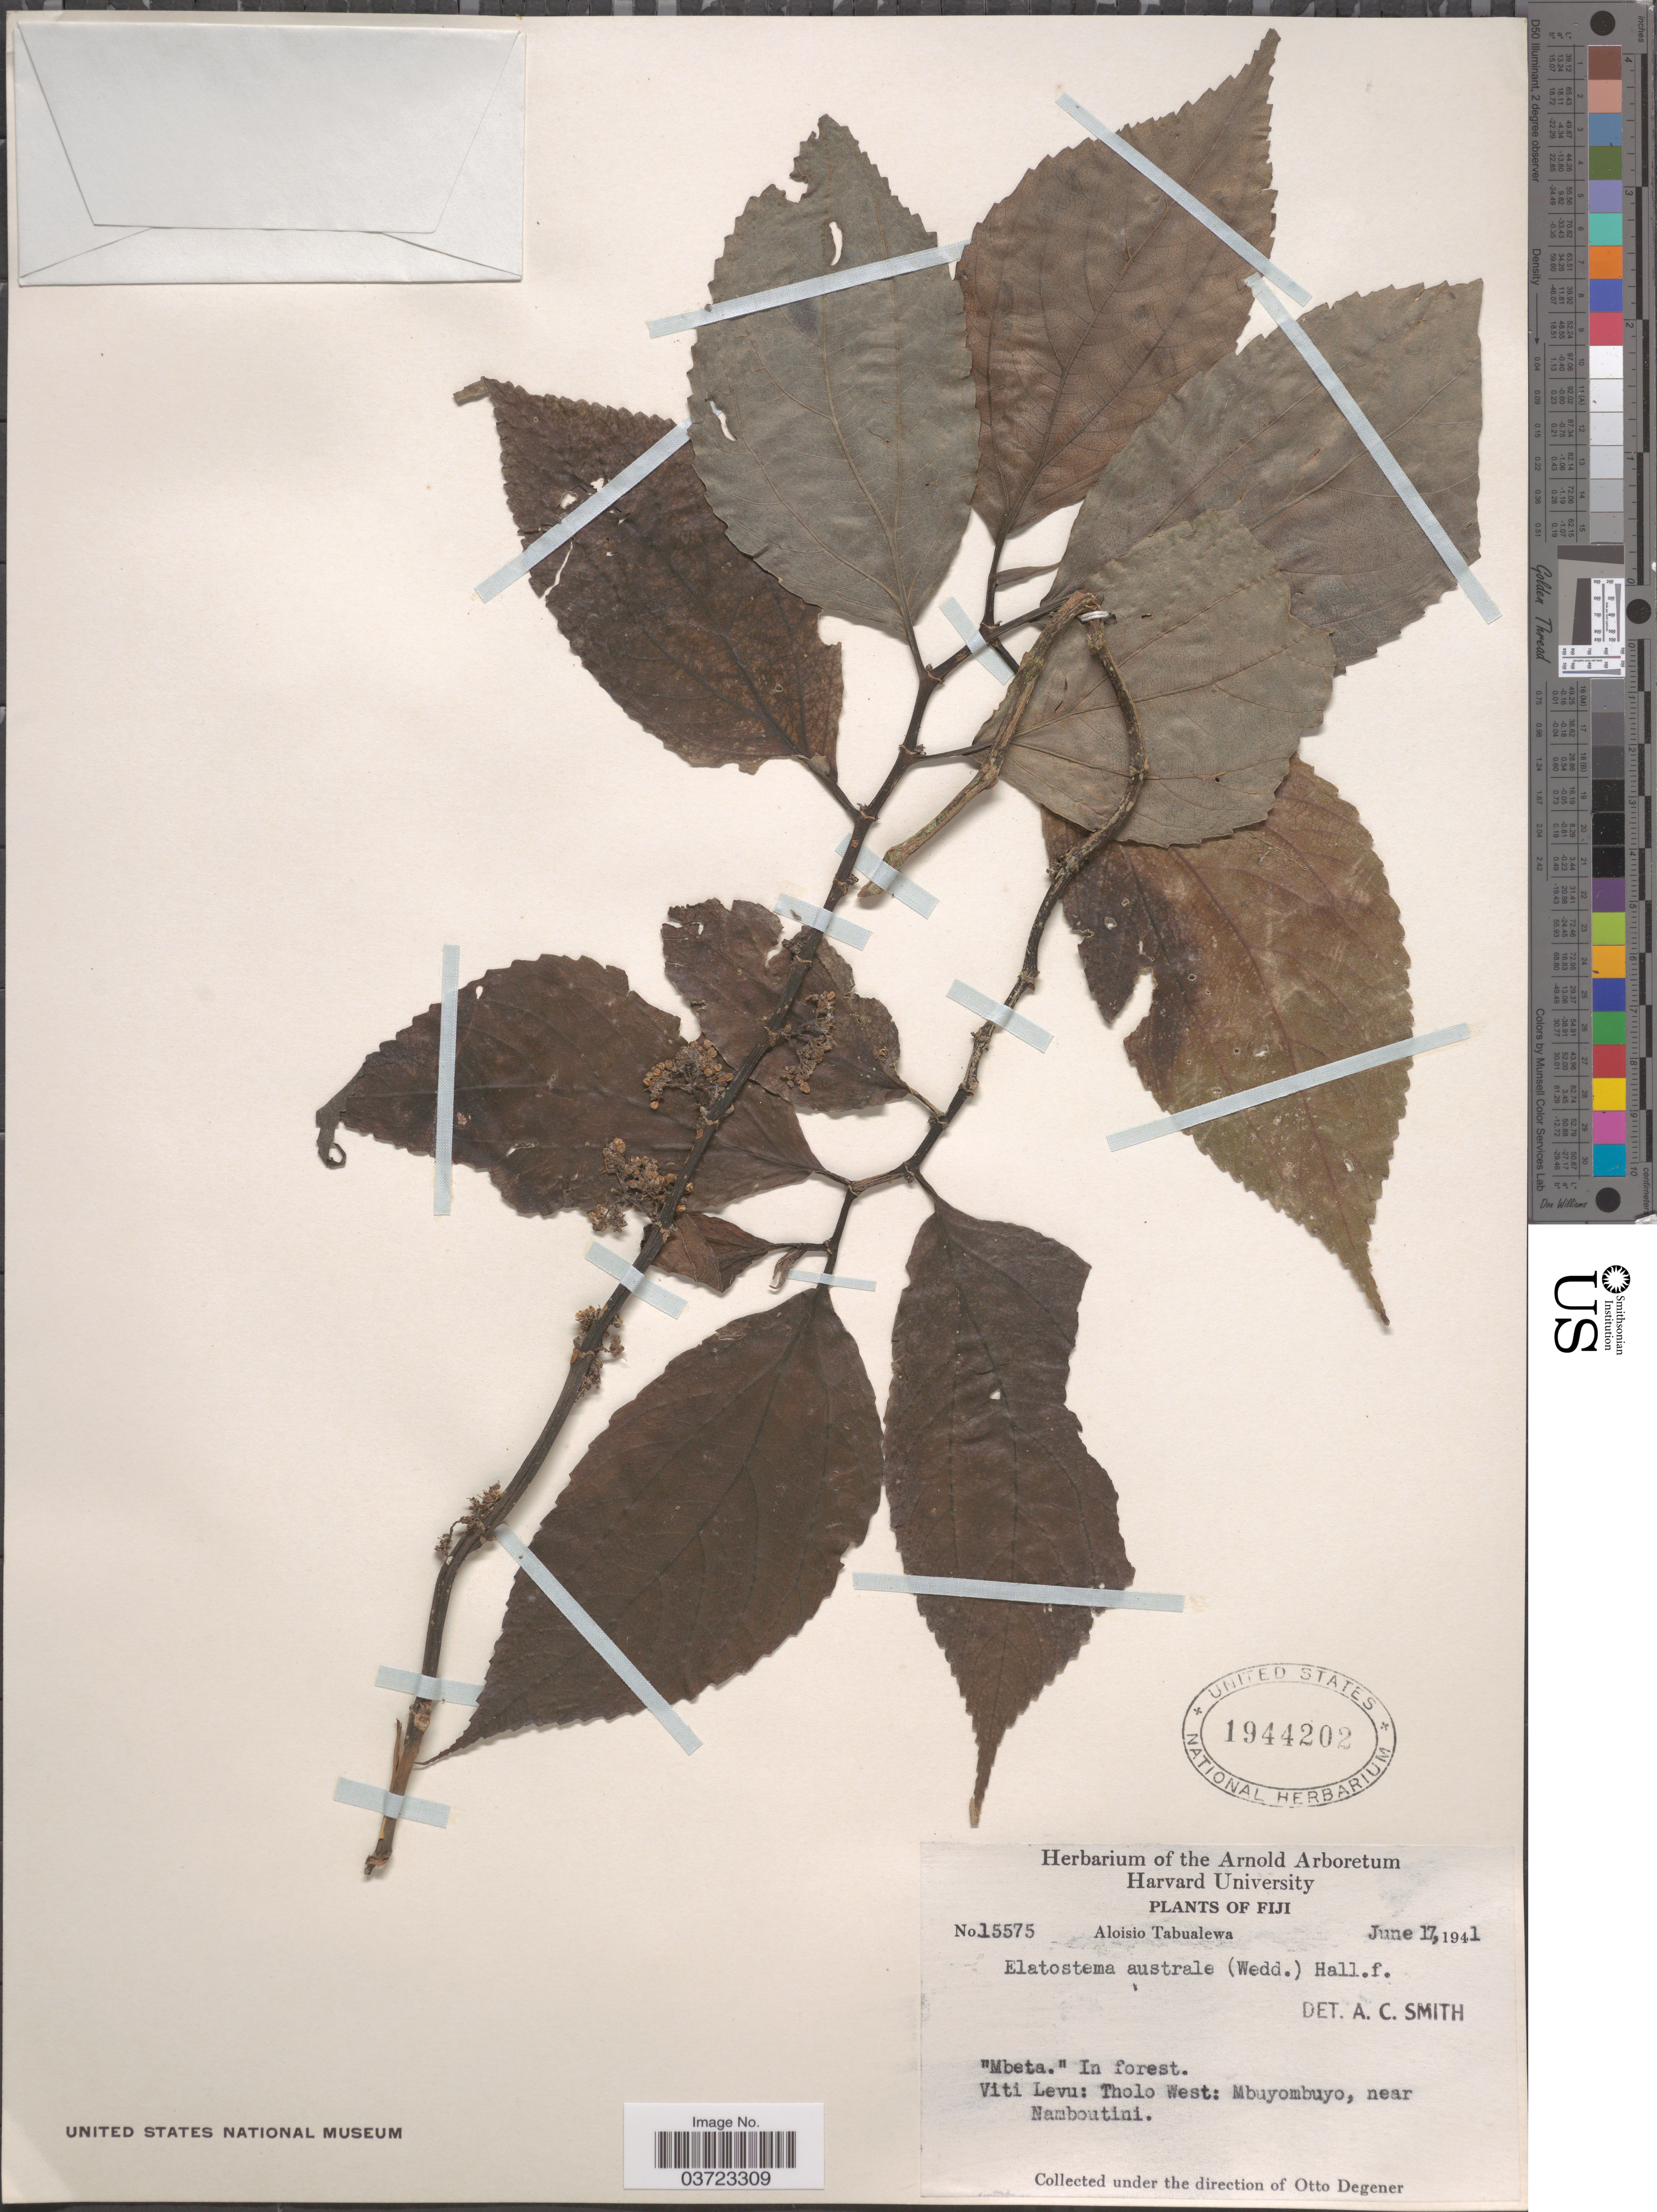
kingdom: Plantae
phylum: Tracheophyta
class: Magnoliopsida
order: Rosales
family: Urticaceae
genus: Elatostema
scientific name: Elatostema australe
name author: Hallier f.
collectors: A. Tabualewa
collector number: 15575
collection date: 1941-06-17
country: Fiji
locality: Viti Levu: Tholo West: Mbuyombuyo, near Namboutini.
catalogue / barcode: US 1944202